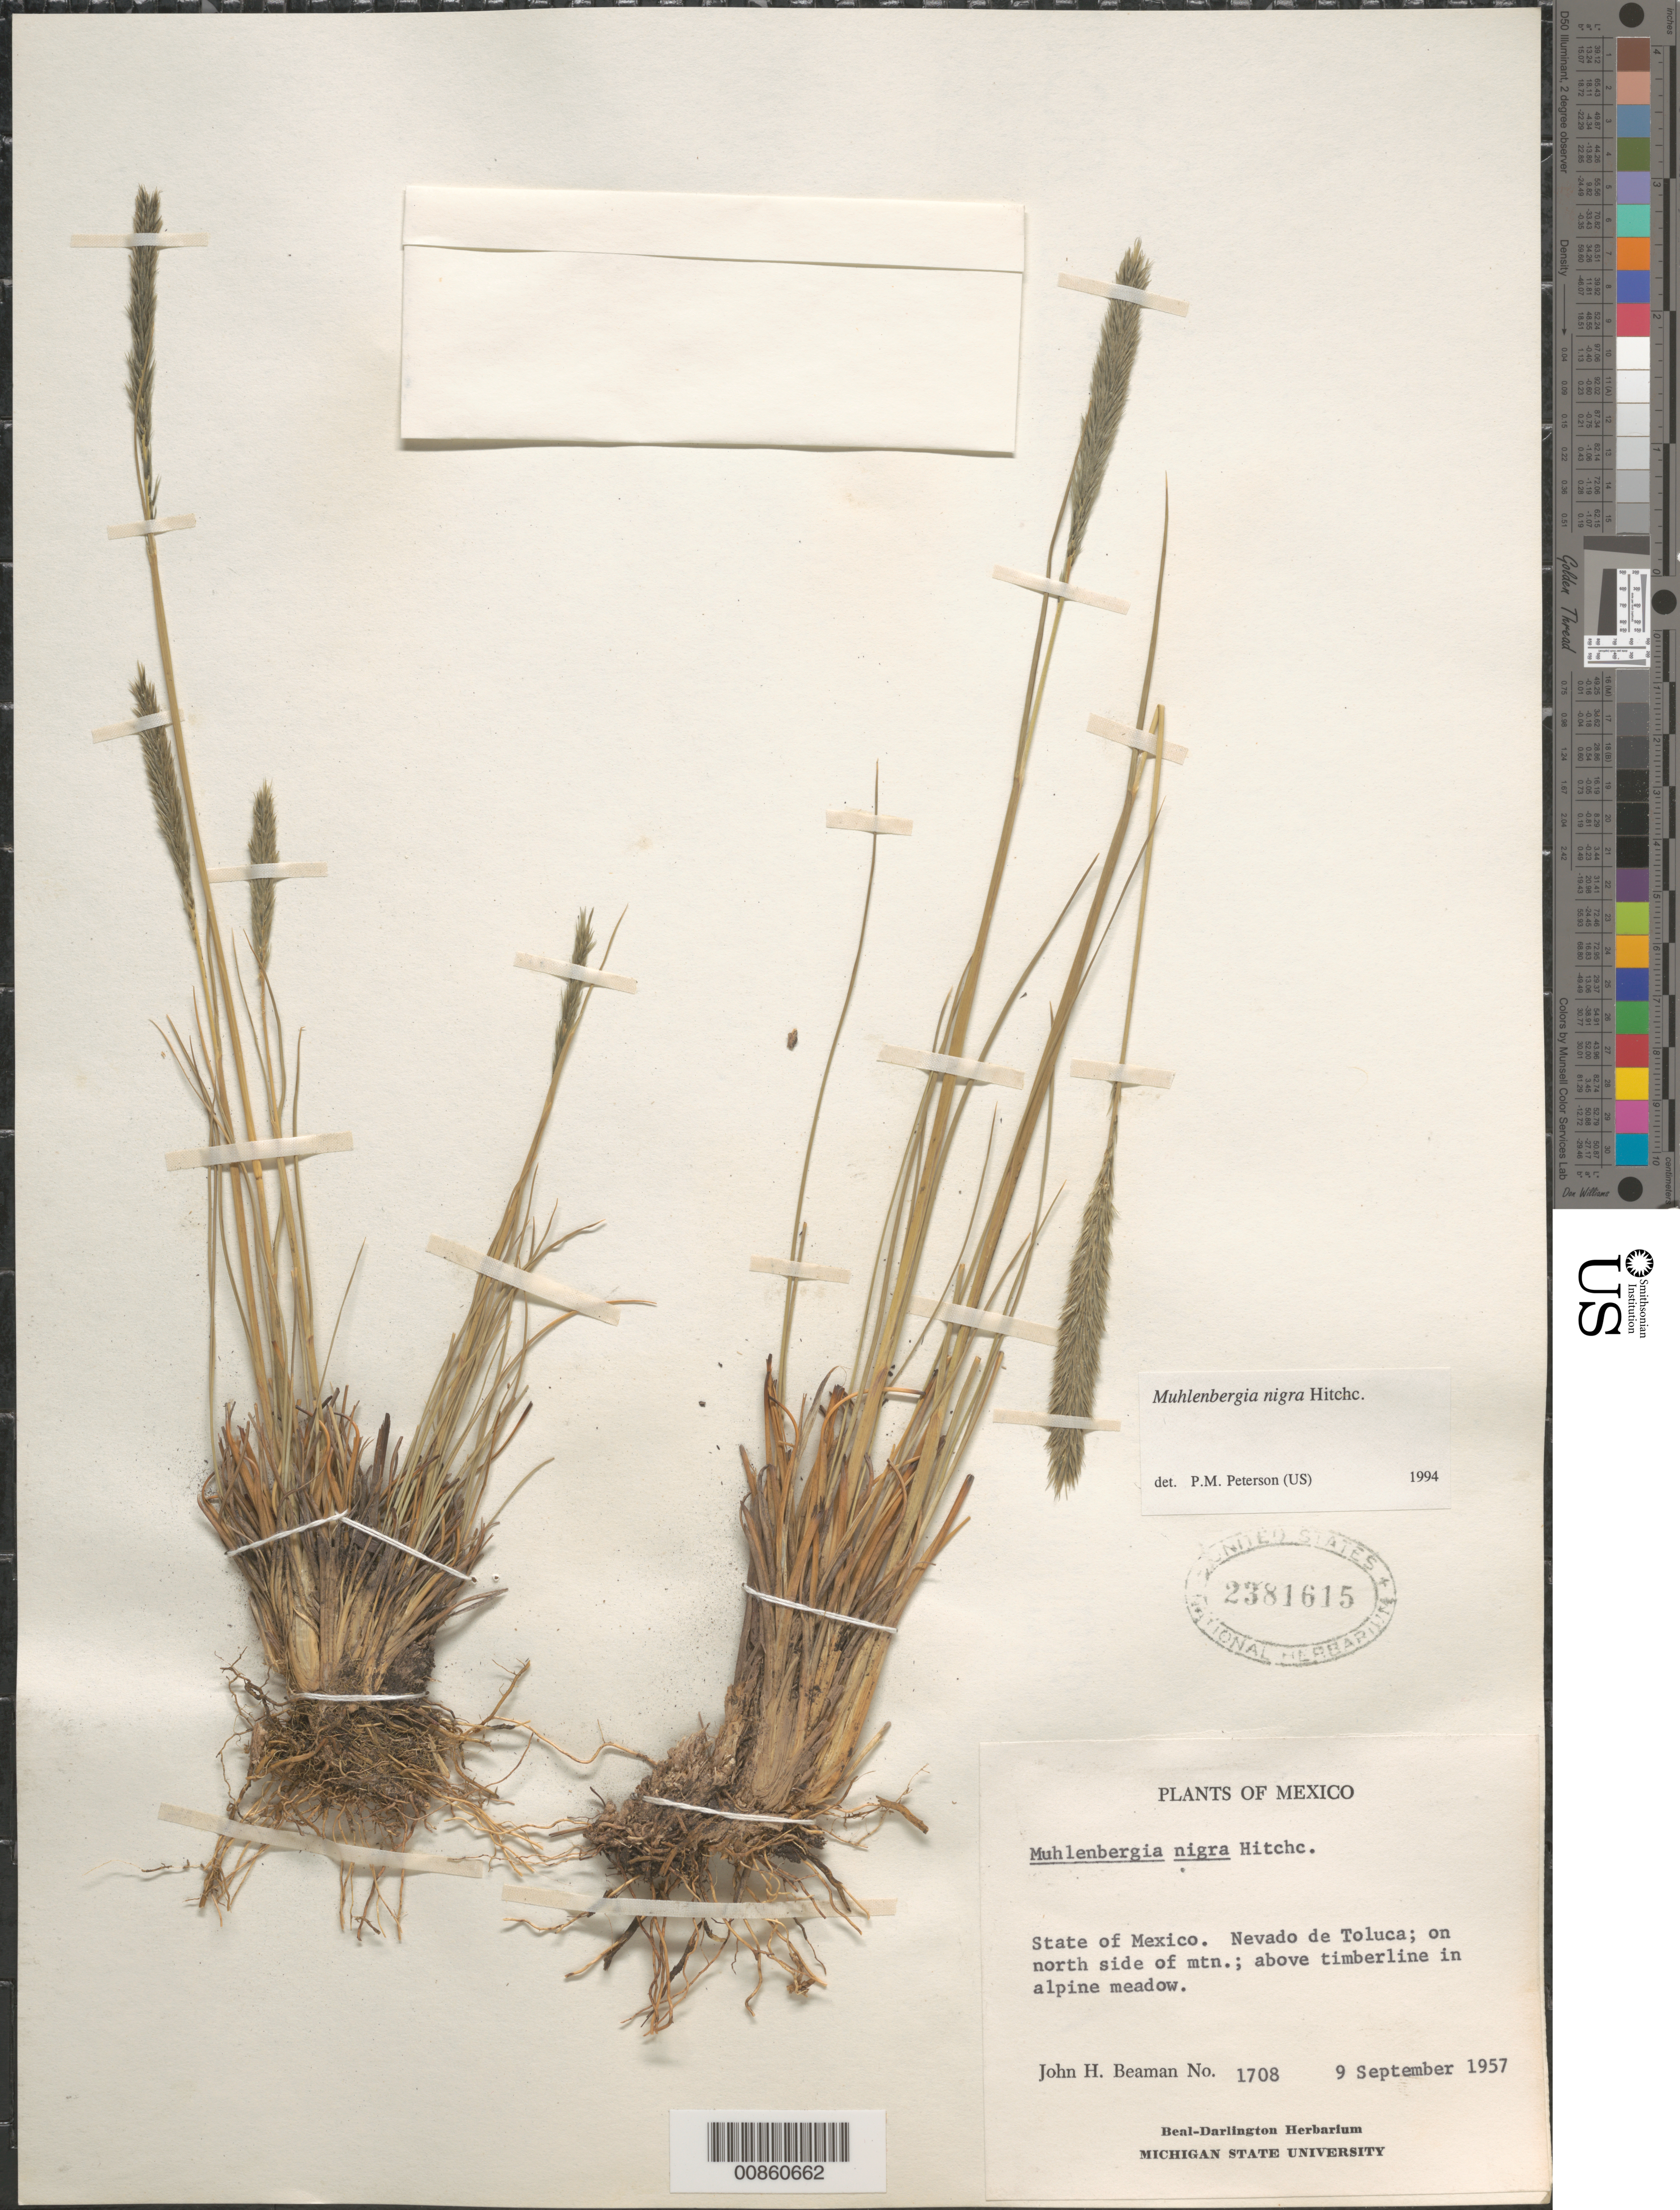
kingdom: Plantae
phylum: Tracheophyta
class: Liliopsida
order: Poales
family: Poaceae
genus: Muhlenbergia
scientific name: Muhlenbergia nigra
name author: Hitchc.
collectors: J. H. Beaman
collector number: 1708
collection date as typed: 09 Sep 1957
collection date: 1957-09-09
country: Mexico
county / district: Texcaltitlán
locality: Parque Nacional Nevado de Toluca, mpio. Texcaltitlán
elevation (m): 3400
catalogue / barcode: US 2381615